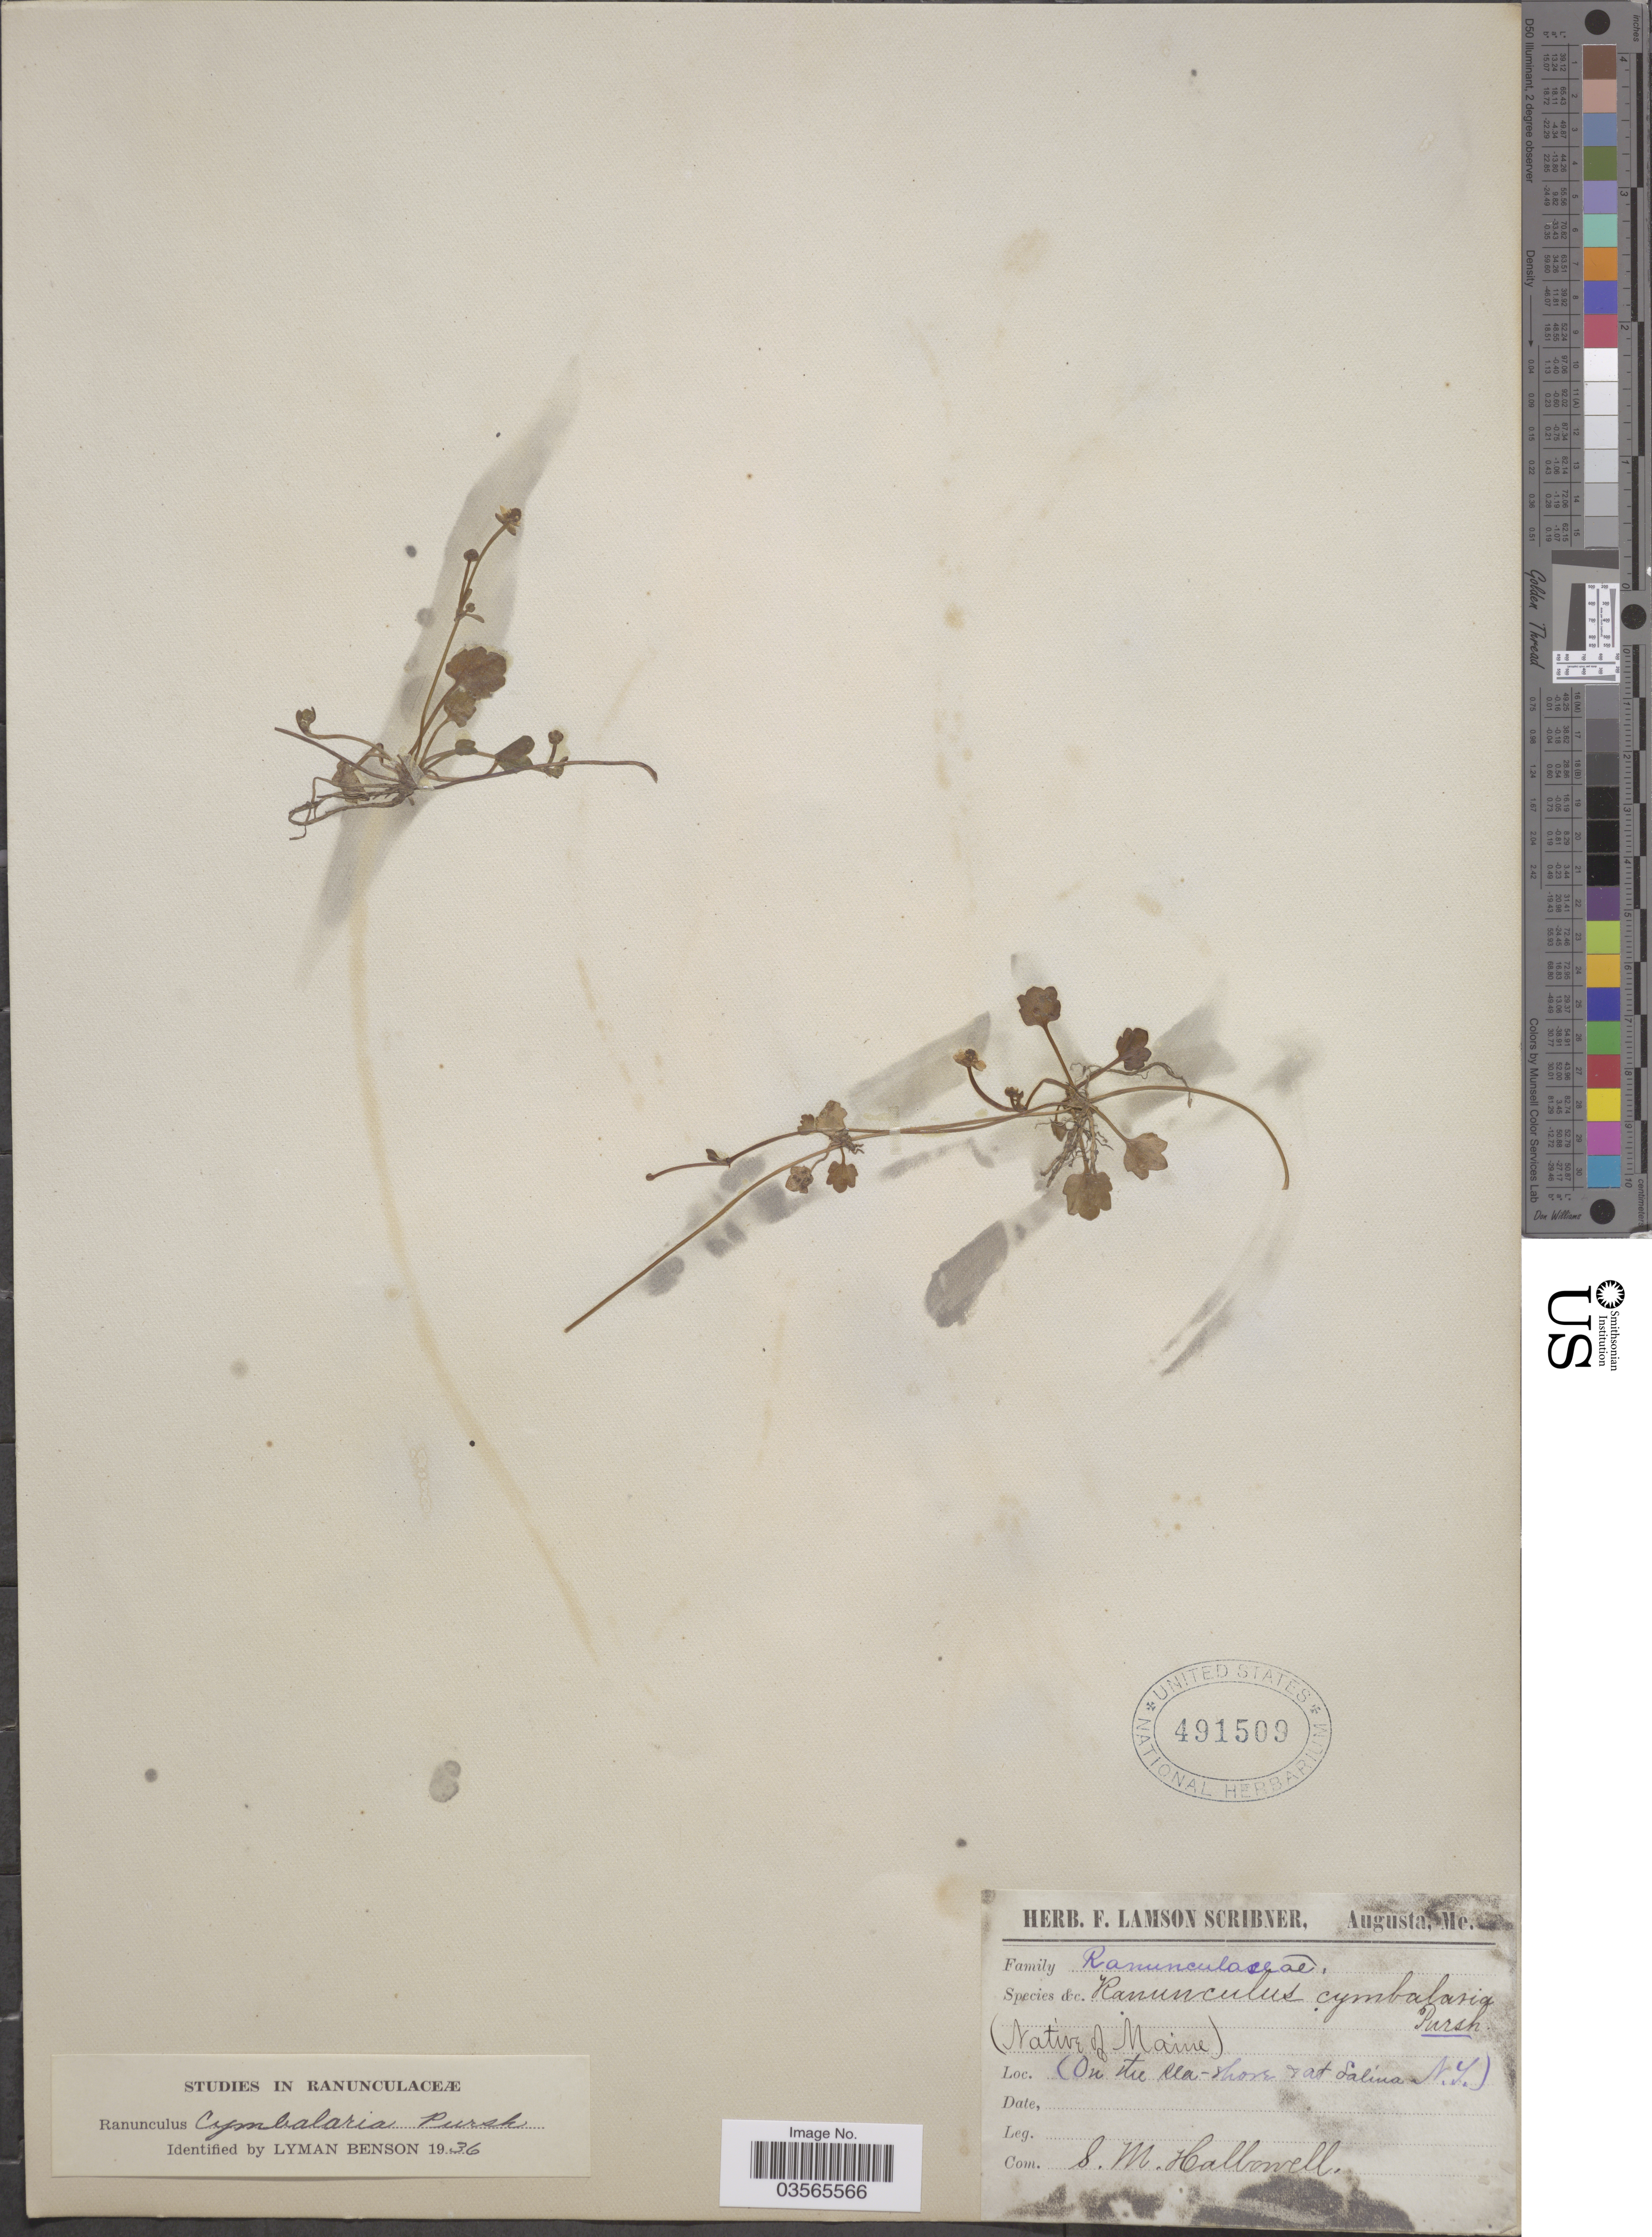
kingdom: Plantae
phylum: Tracheophyta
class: Magnoliopsida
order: Ranunculales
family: Ranunculaceae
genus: Halerpestes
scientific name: Halerpestes cymbalaria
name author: (Pursh) Greene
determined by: Strong, M. T., (US), Smithsonian Institution - National Museum of Natural History (UNITED STATES)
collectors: S. Hallowell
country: United States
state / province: New York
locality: On the sea-shore & at Salina.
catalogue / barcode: US 491509